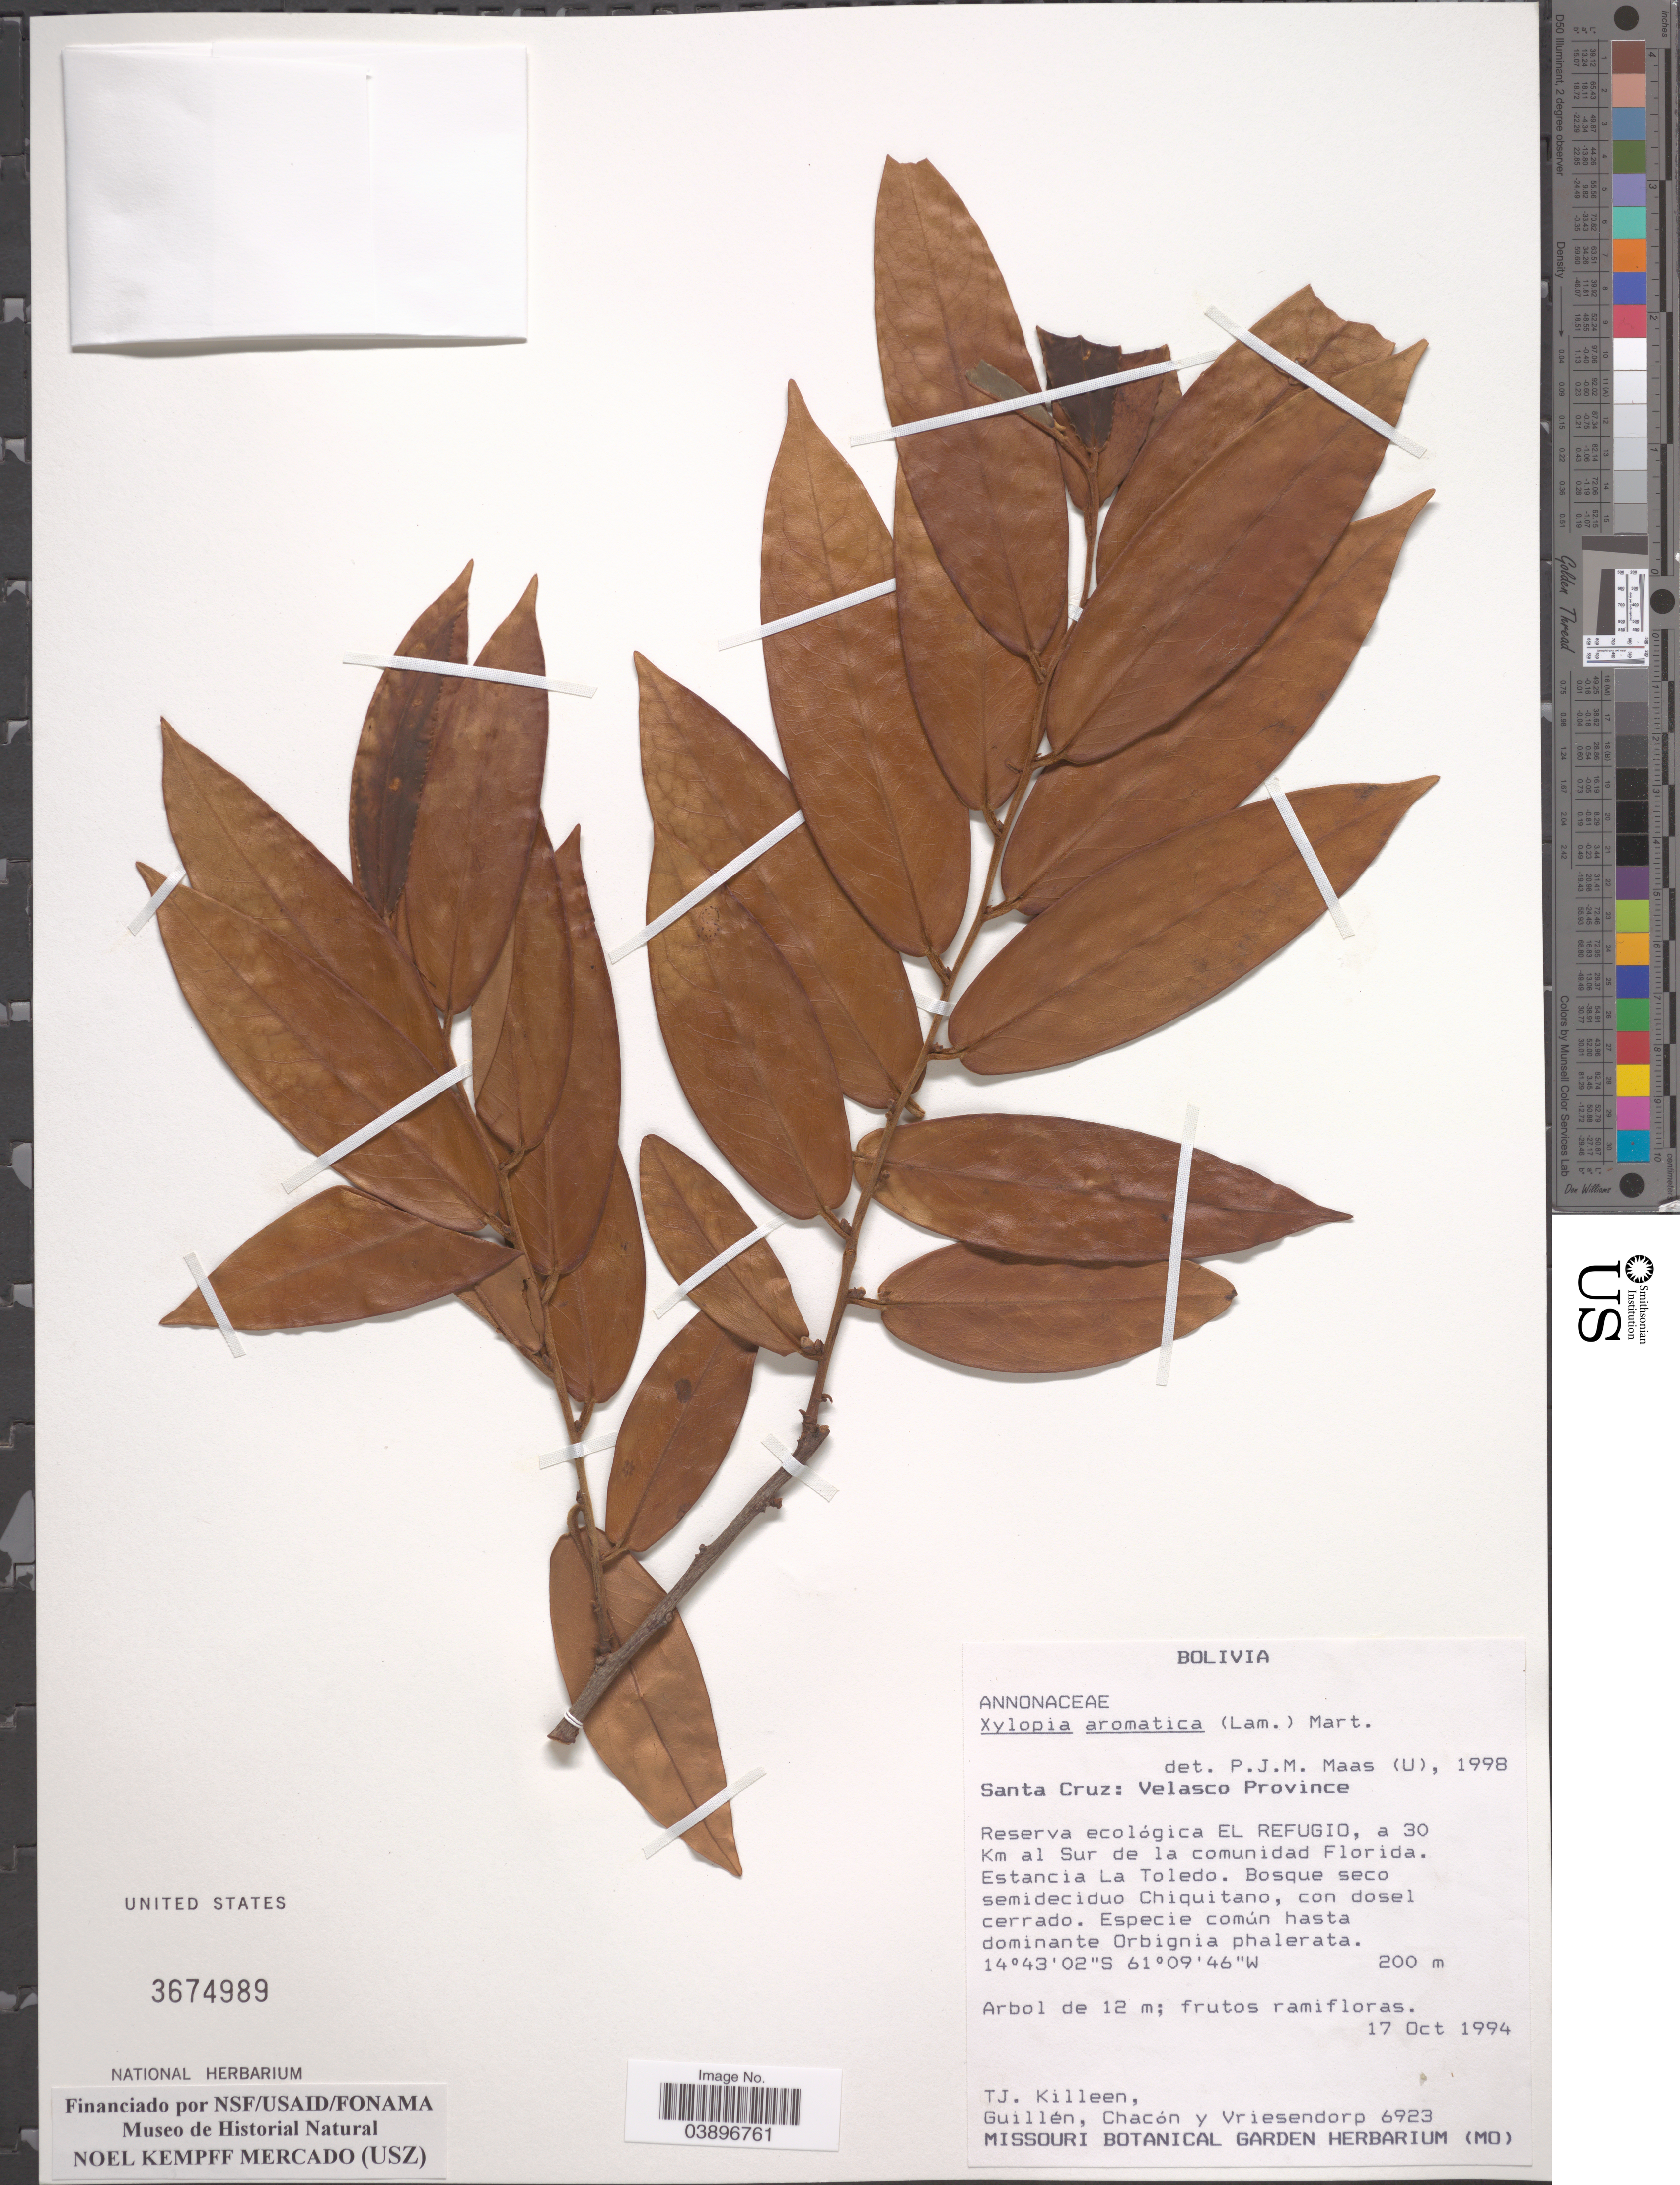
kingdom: Plantae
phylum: Tracheophyta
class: Magnoliopsida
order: Magnoliales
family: Annonaceae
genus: Xylopia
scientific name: Xylopia aromatica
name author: (Lam.) Mart.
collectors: T. J. Killeen, -- Guillen, -. Chacon & Vriesendorp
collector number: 6923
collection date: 1994-10-17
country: Bolivia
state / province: Santa Cruz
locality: Velasco Province. Reserva ecológica El Refugio, a 30 Km al Sur de la comunidad Florida. Estancia La Toledo. Bosque seco semideciduo Chiquitano.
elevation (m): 200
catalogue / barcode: US 3674989